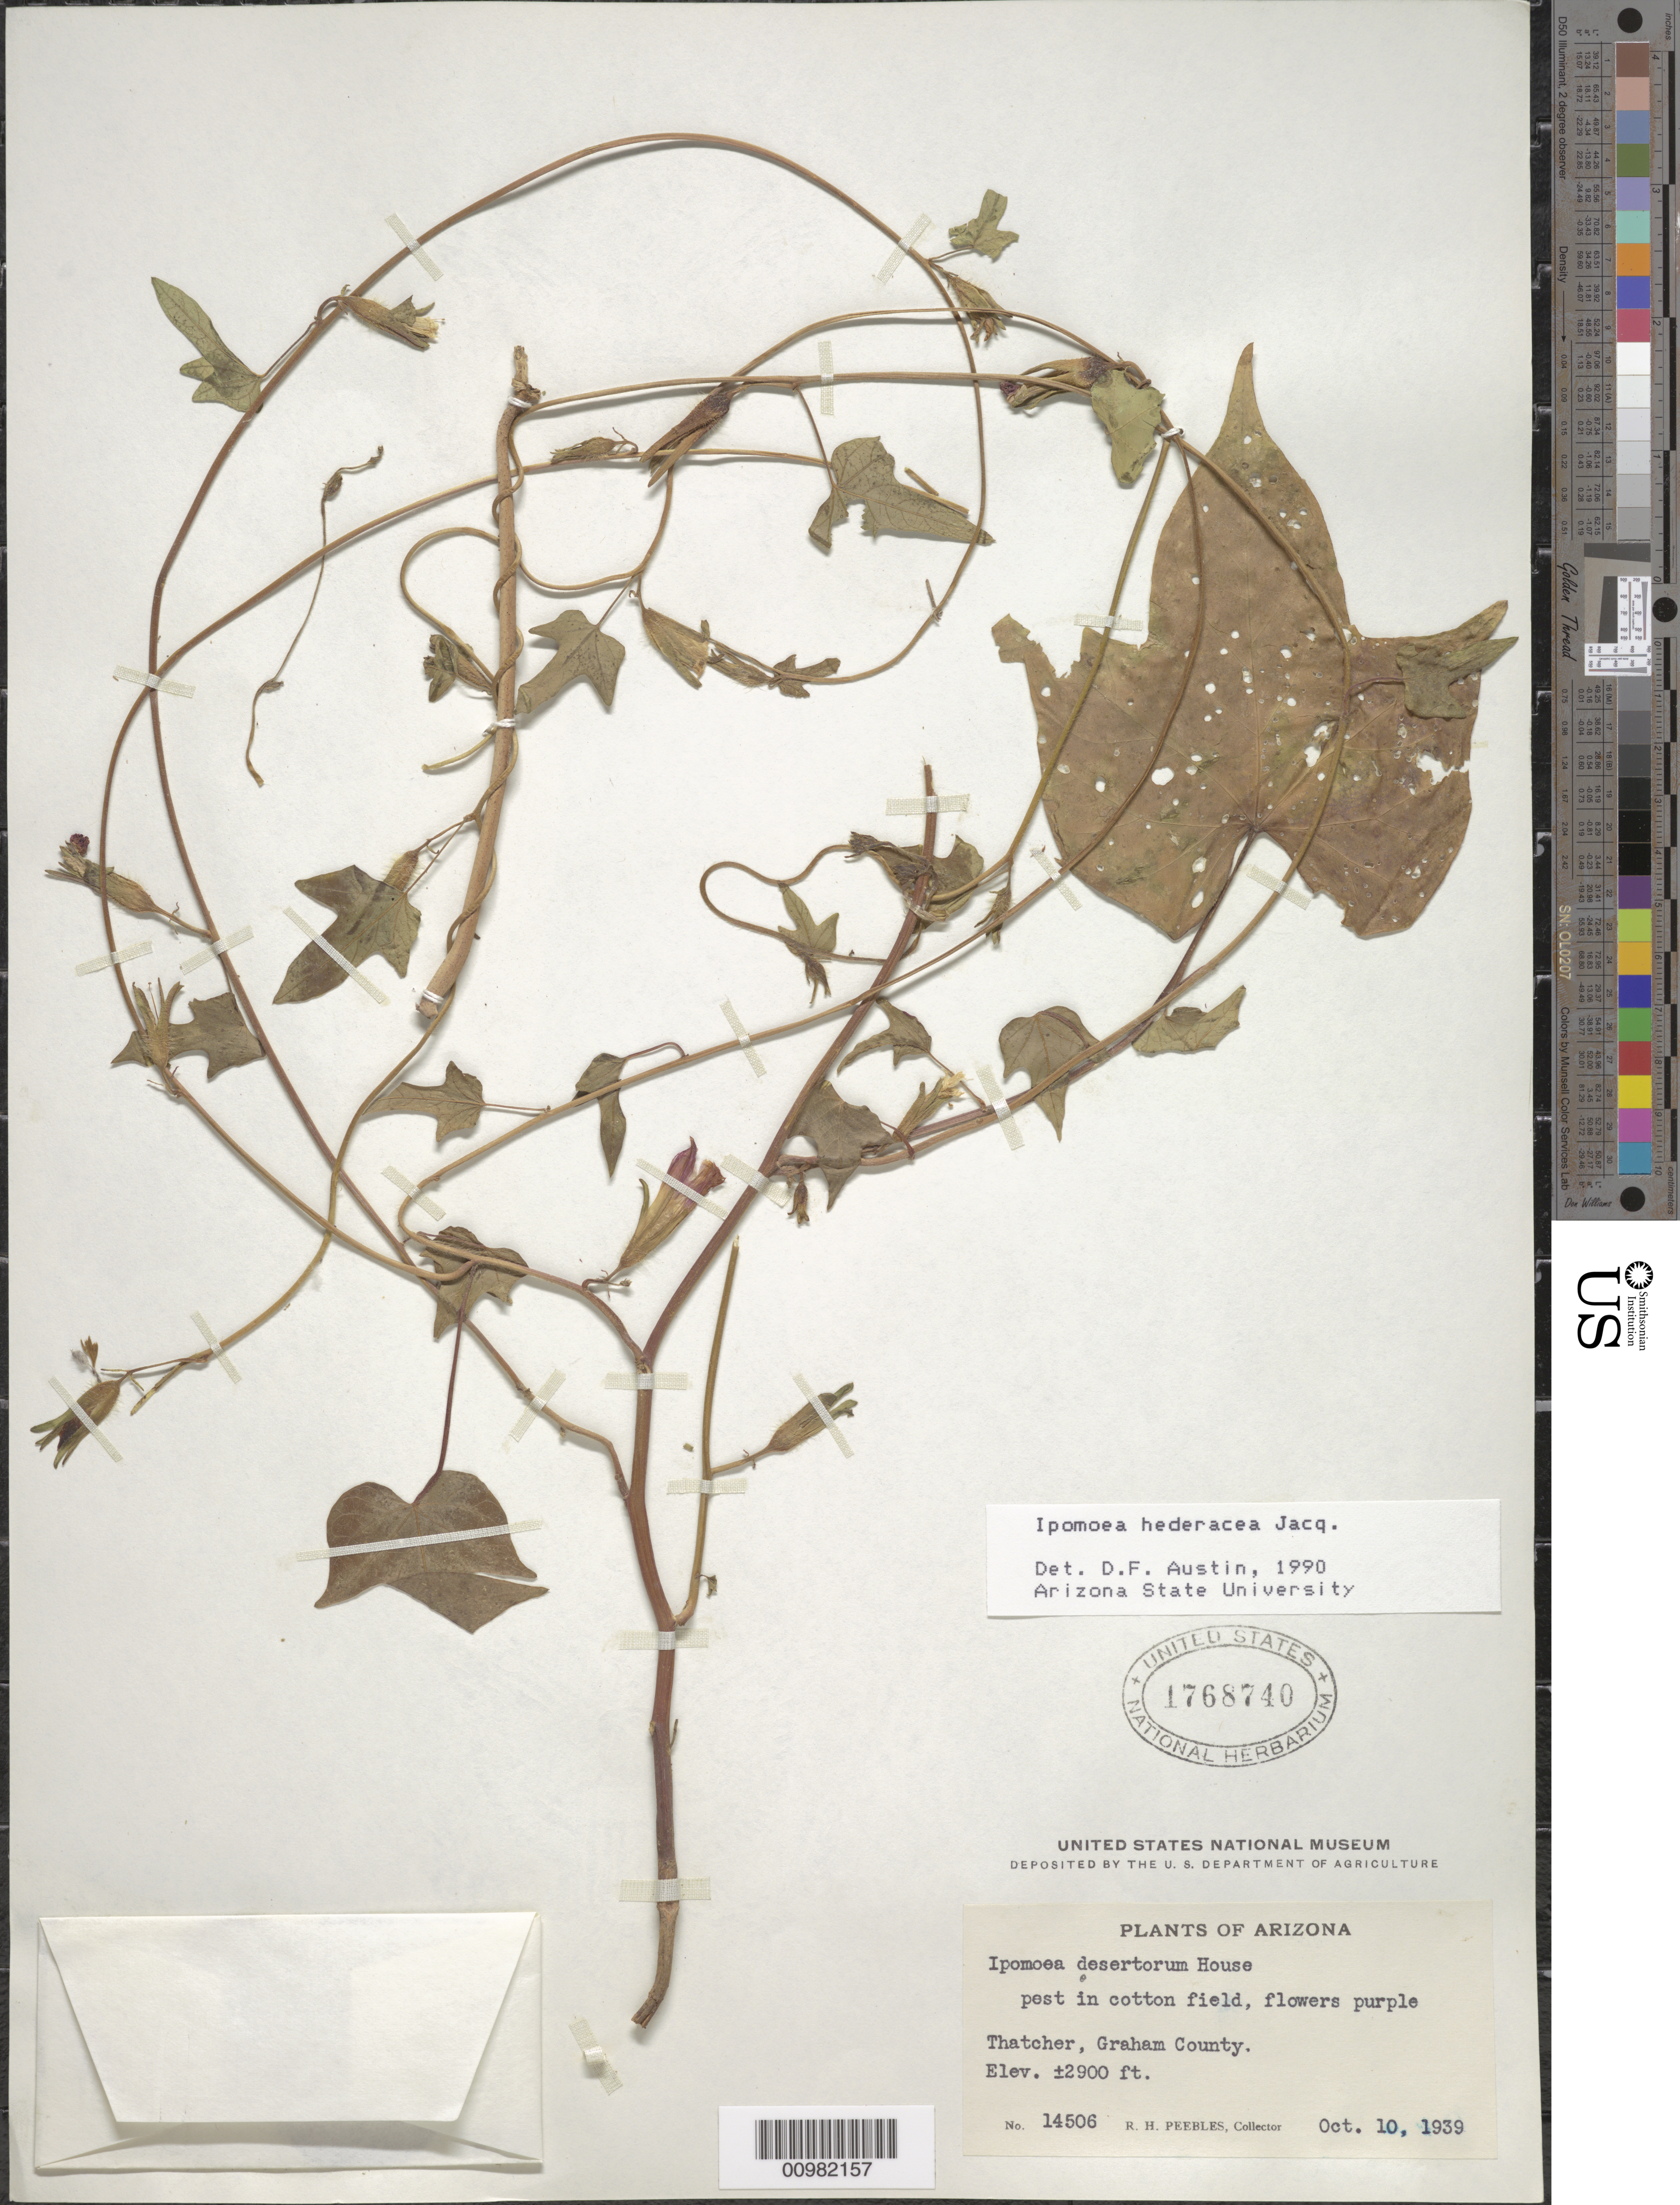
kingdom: Plantae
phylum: Tracheophyta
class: Magnoliopsida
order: Solanales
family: Convolvulaceae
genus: Ipomoea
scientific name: Ipomoea hederacea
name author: Jacq.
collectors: R. H. Peebles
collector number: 14506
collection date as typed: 10 Oct 1939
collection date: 1939-10-10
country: United States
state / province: Arizona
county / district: Graham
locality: Thatcher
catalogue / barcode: US 1768740